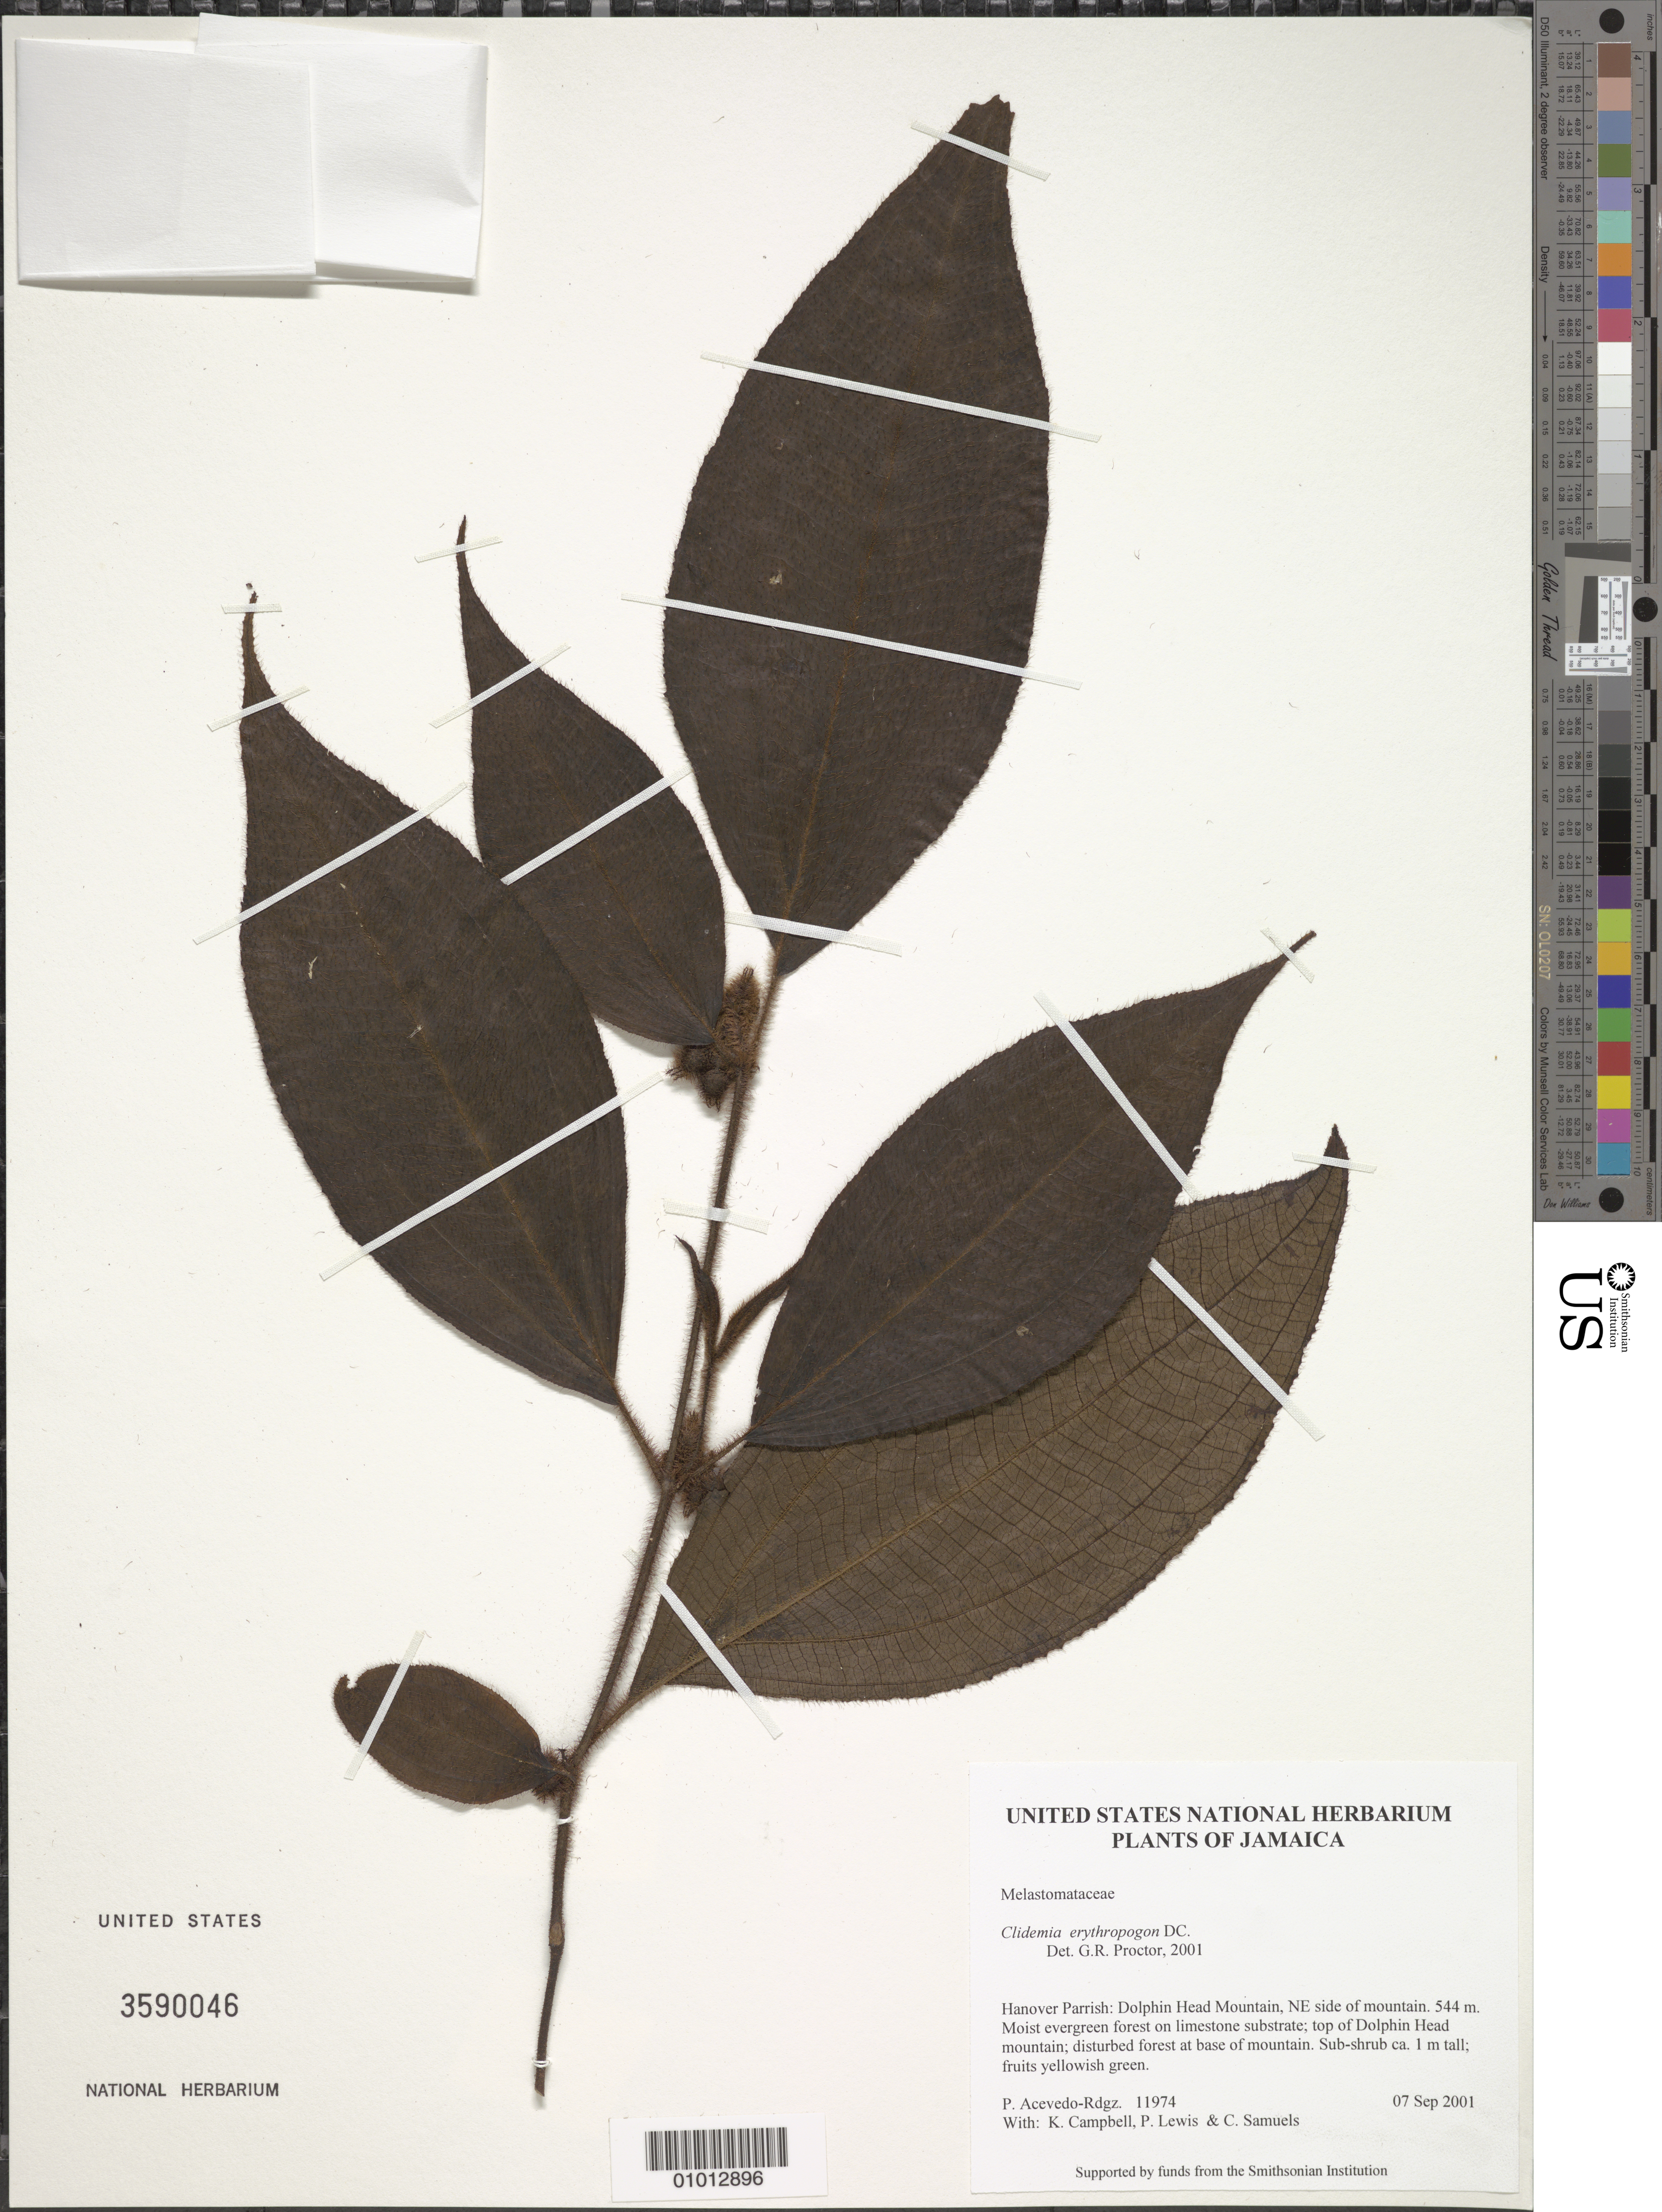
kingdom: Plantae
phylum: Tracheophyta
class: Magnoliopsida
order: Myrtales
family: Melastomataceae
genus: Clidemia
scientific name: Clidemia erythropogon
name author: DC.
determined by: Proctor, G. R.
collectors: P. Acevedo-Rodr., K. Campbell, P. Lewis & C. Samuels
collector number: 11974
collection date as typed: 07 Sep 2001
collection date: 2001-09-07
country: Jamaica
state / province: Hanover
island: Jamaica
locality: Hanover Parrish: Dolphin Head Mountain, NE side of mountain.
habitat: Moist evergreen forest on limestone substrate; top of Dolphin Head mountain; disturbed forest at base of mountain.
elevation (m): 544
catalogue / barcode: US 3590046